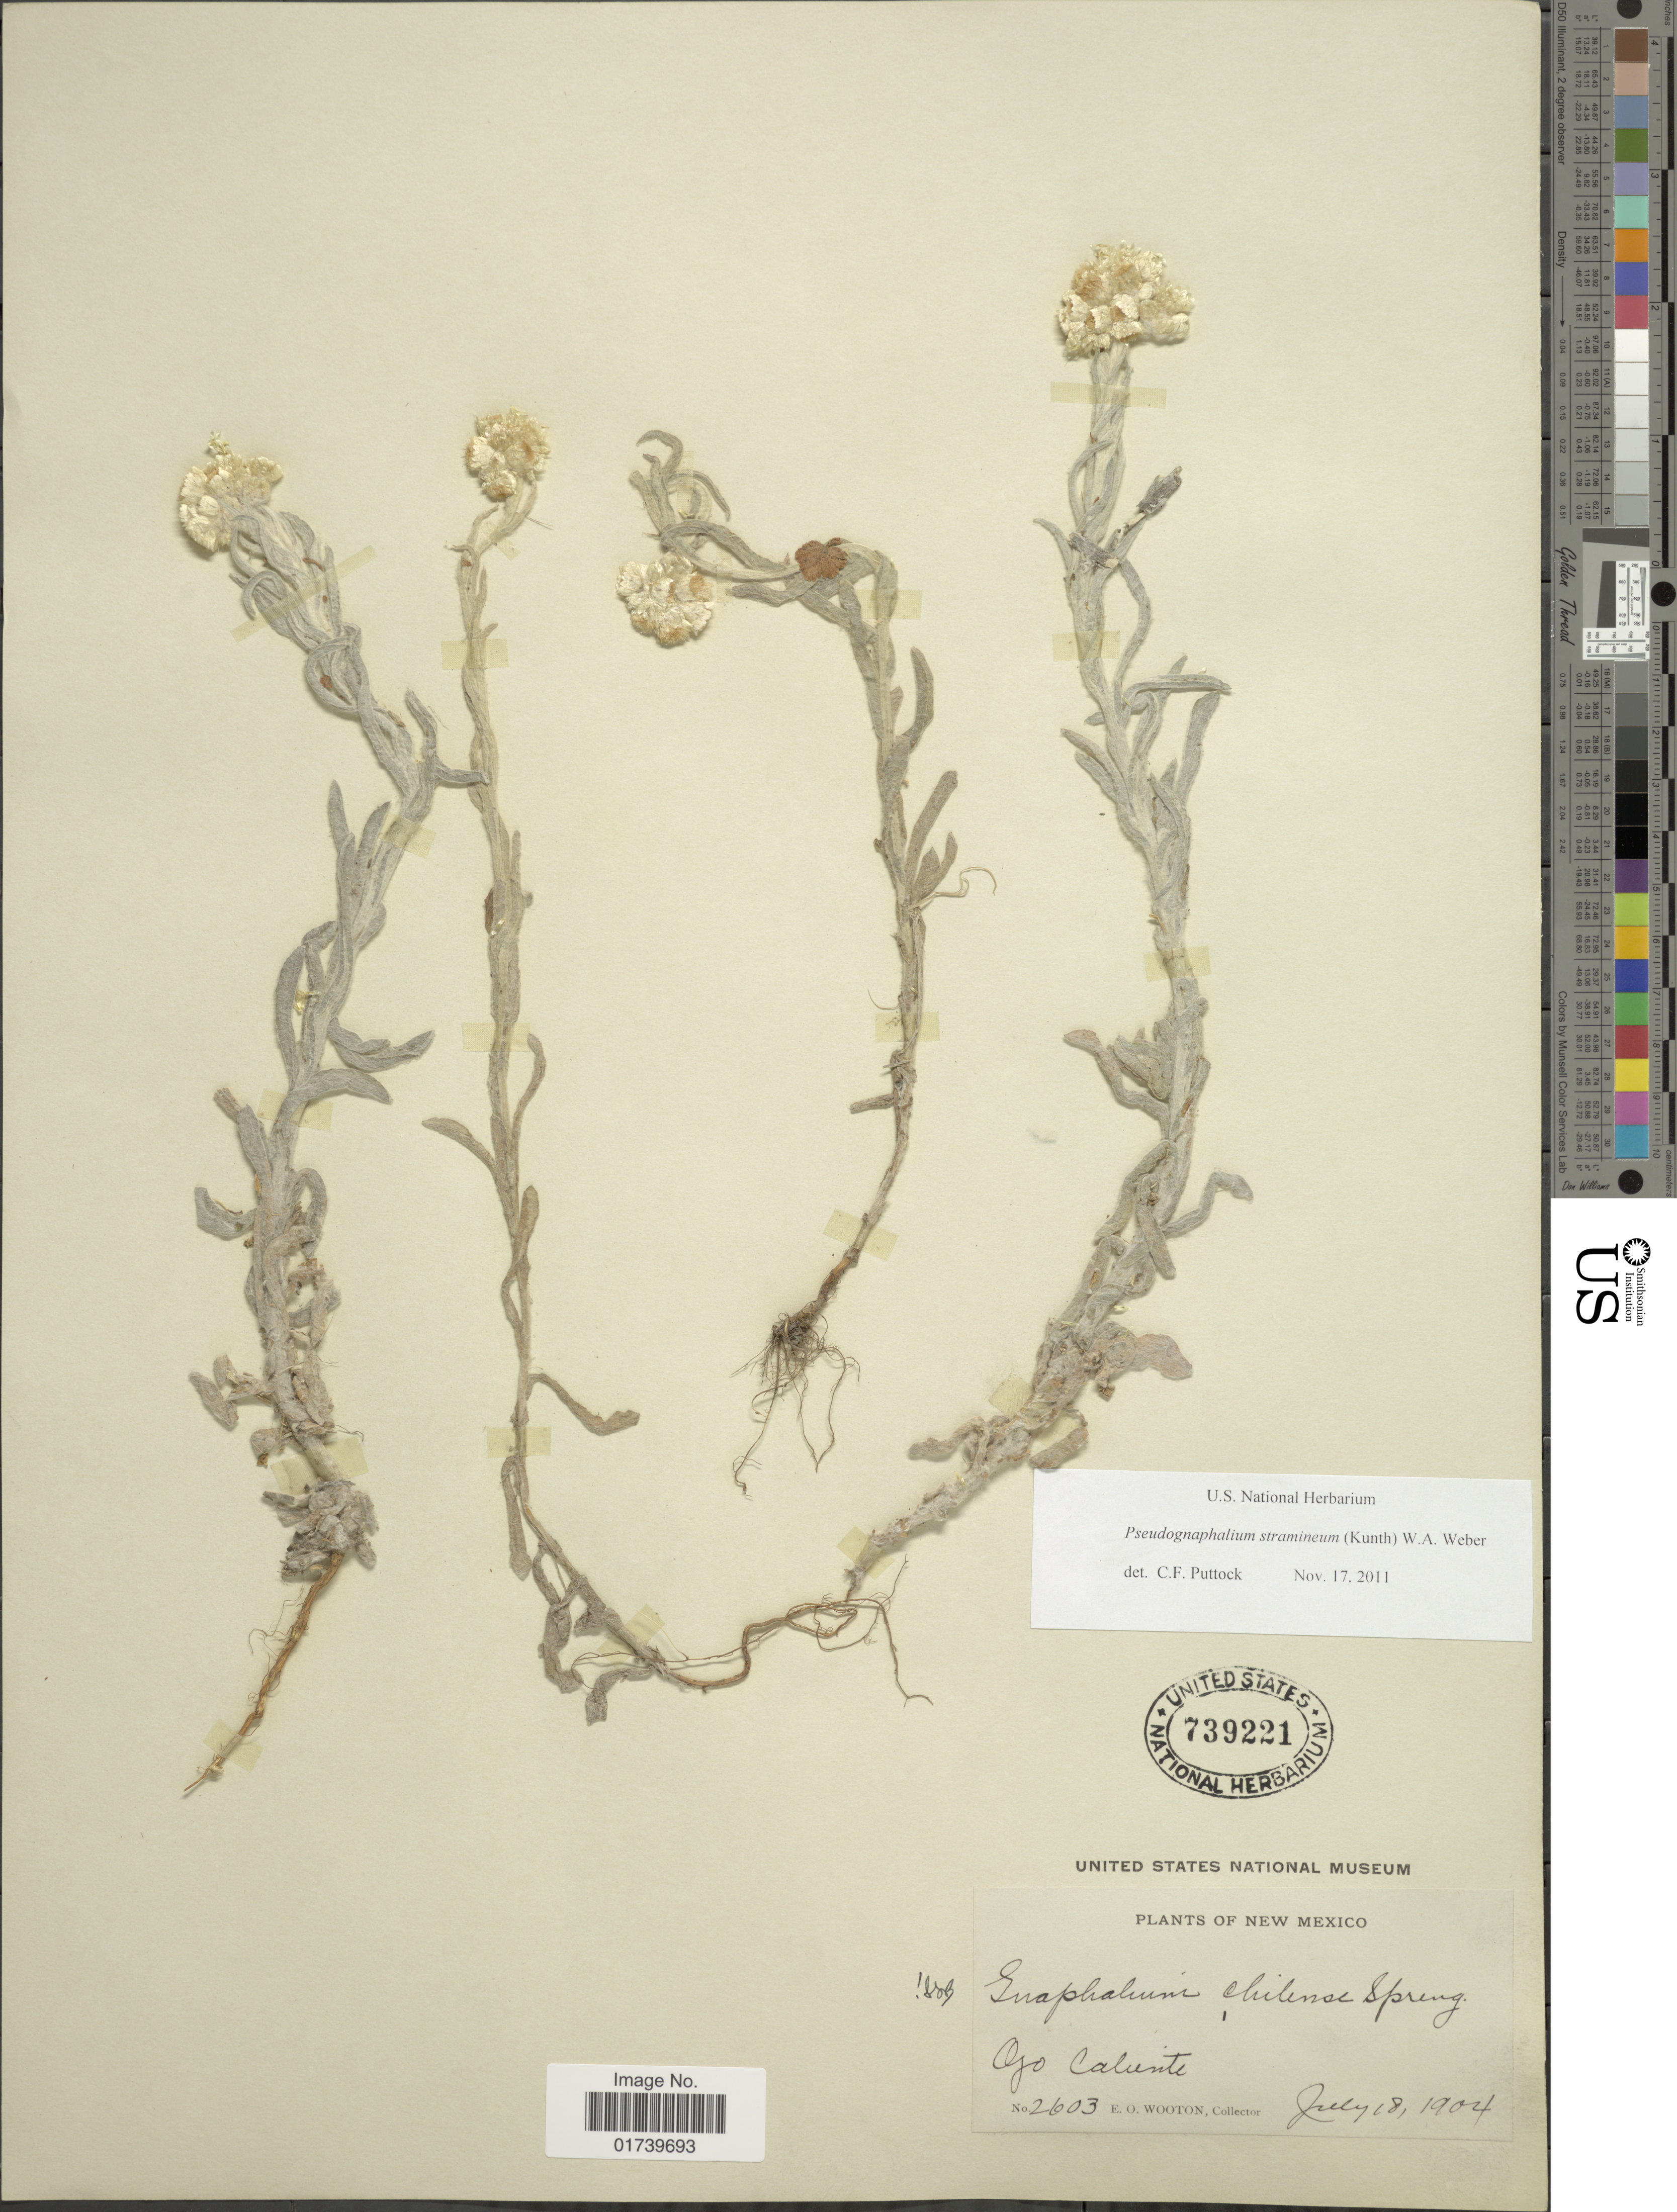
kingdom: Plantae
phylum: Tracheophyta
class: Magnoliopsida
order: Asterales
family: Asteraceae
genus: Pseudognaphalium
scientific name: Pseudognaphalium stramineum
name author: (Kunth) Anderb.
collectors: E. O. Wooton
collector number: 2603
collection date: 1904-07-18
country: United States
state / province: New Mexico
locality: Ojo Caliente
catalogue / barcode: US 739221